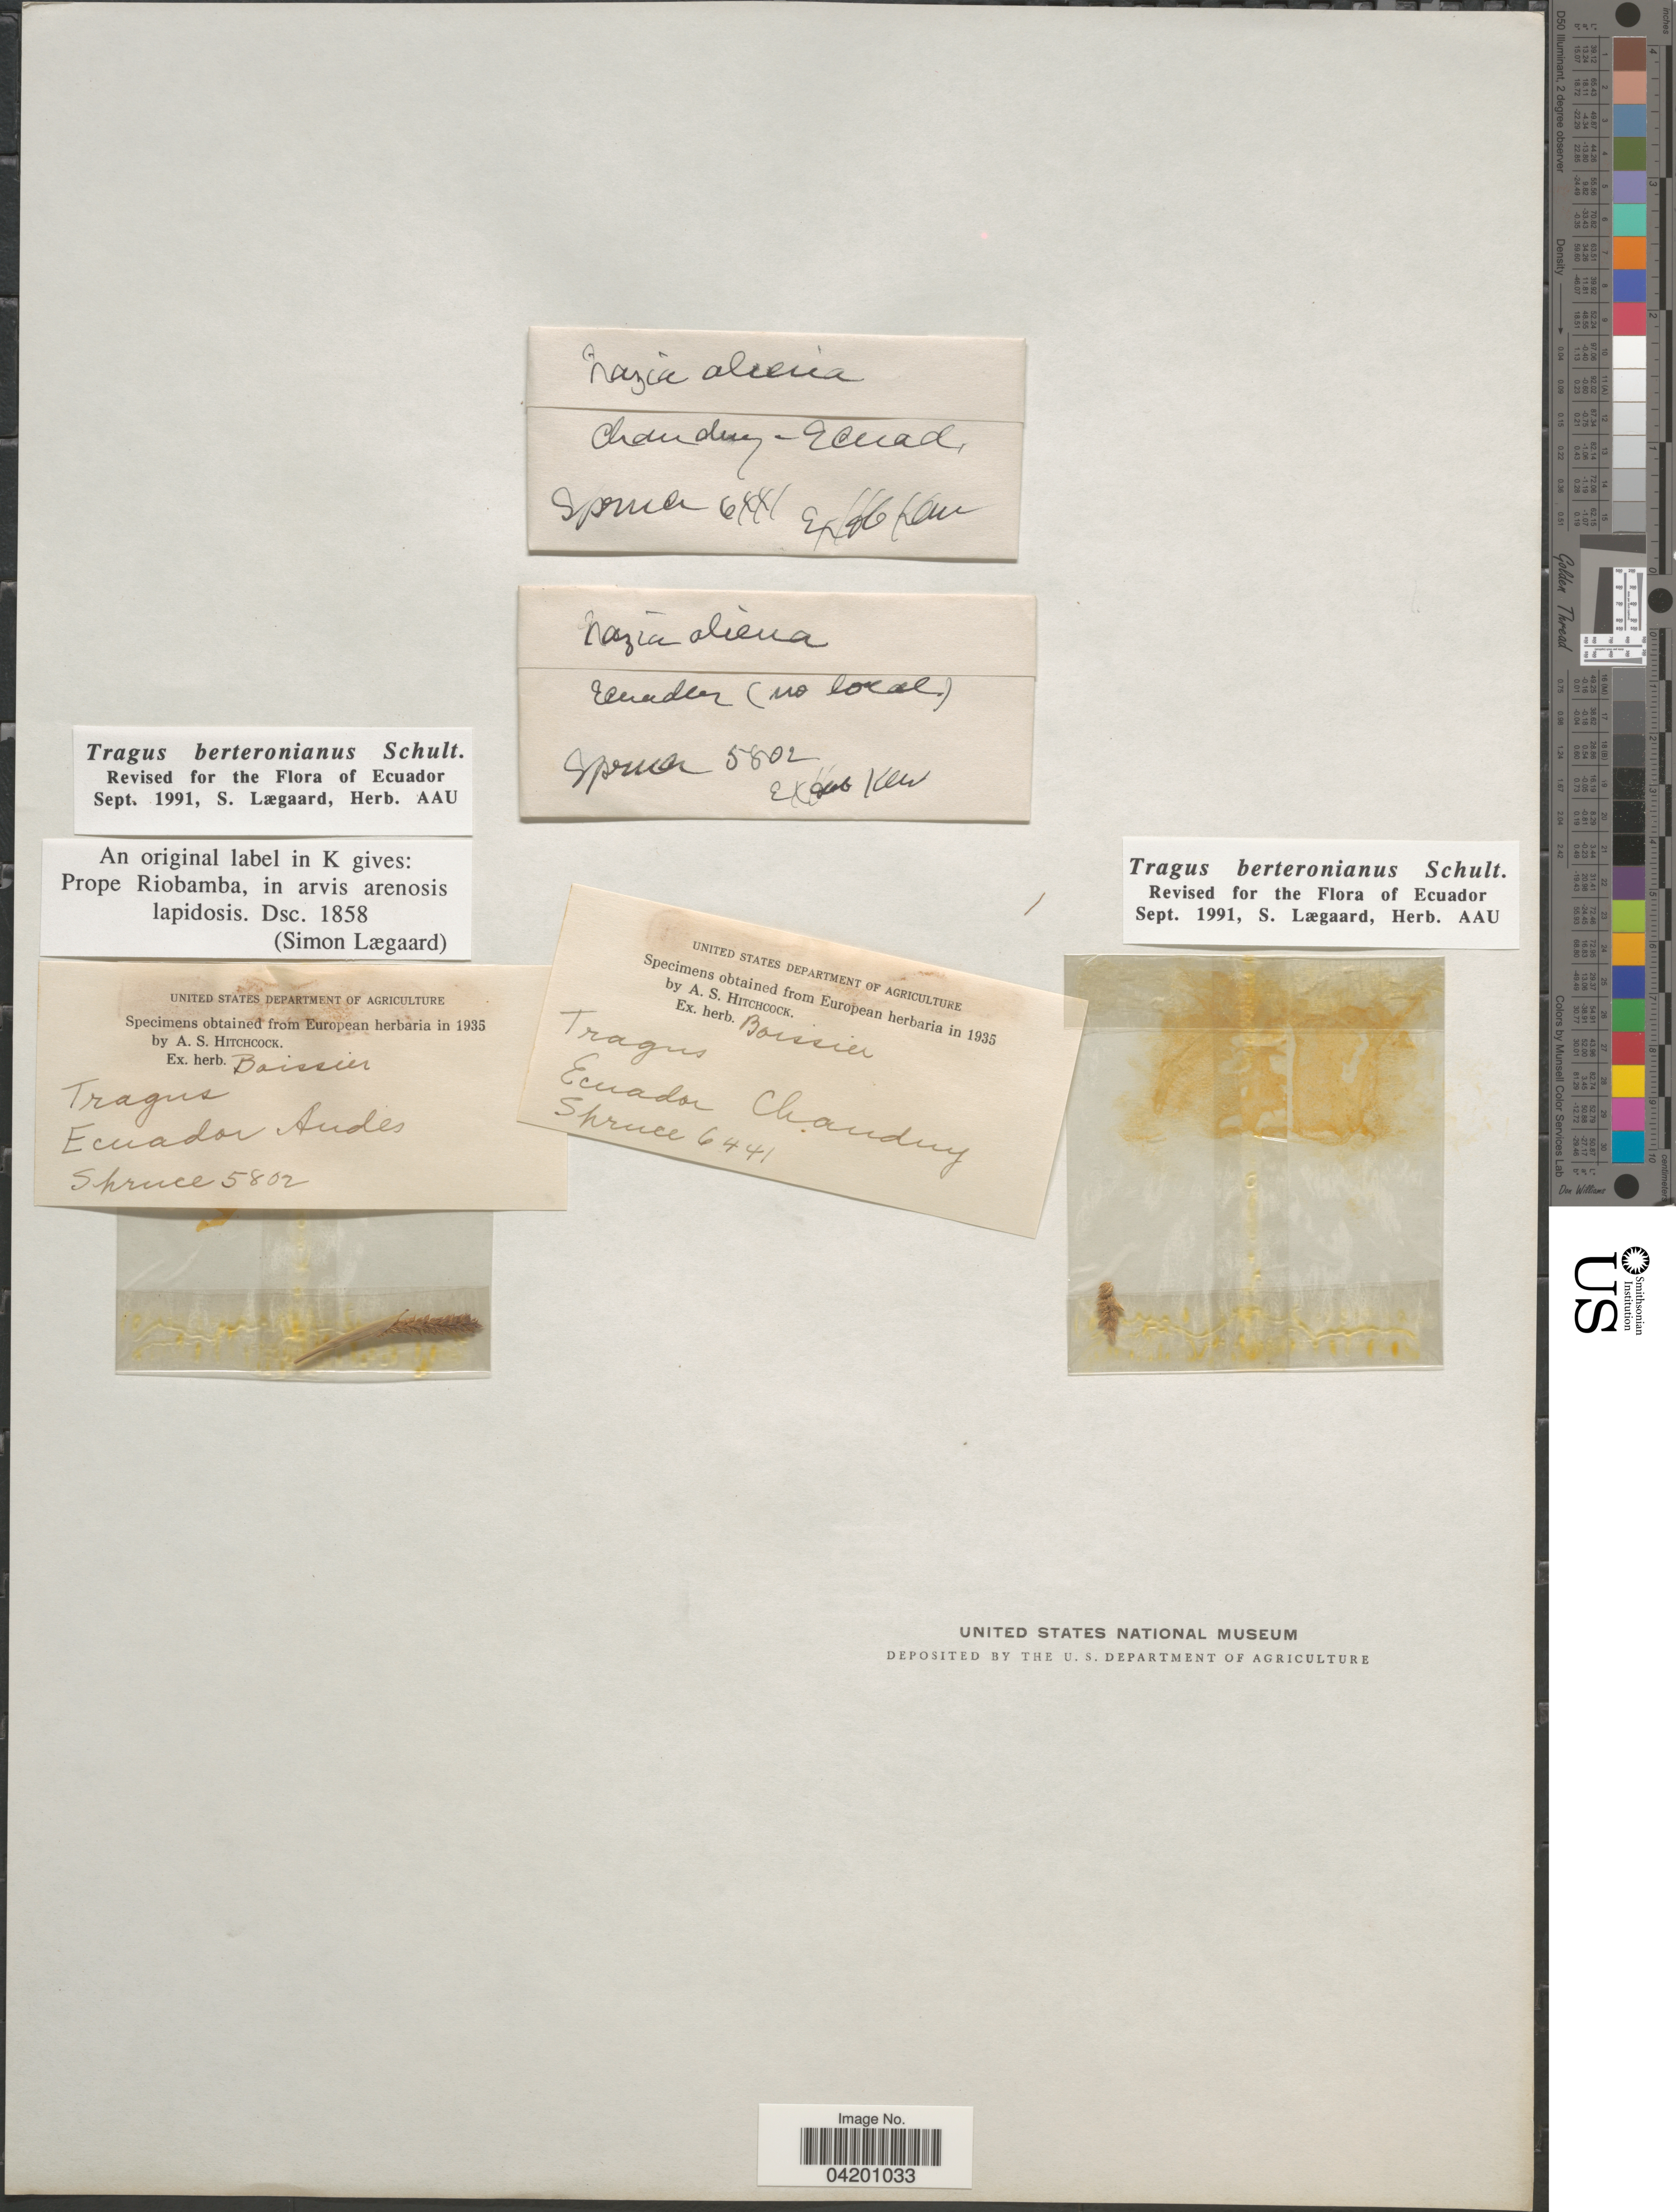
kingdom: Plantae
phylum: Tracheophyta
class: Liliopsida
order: Poales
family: Poaceae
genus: Tragus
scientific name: Tragus berteronianus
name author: Schult.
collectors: -. Spruce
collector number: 5802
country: Ecuador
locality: Andes.